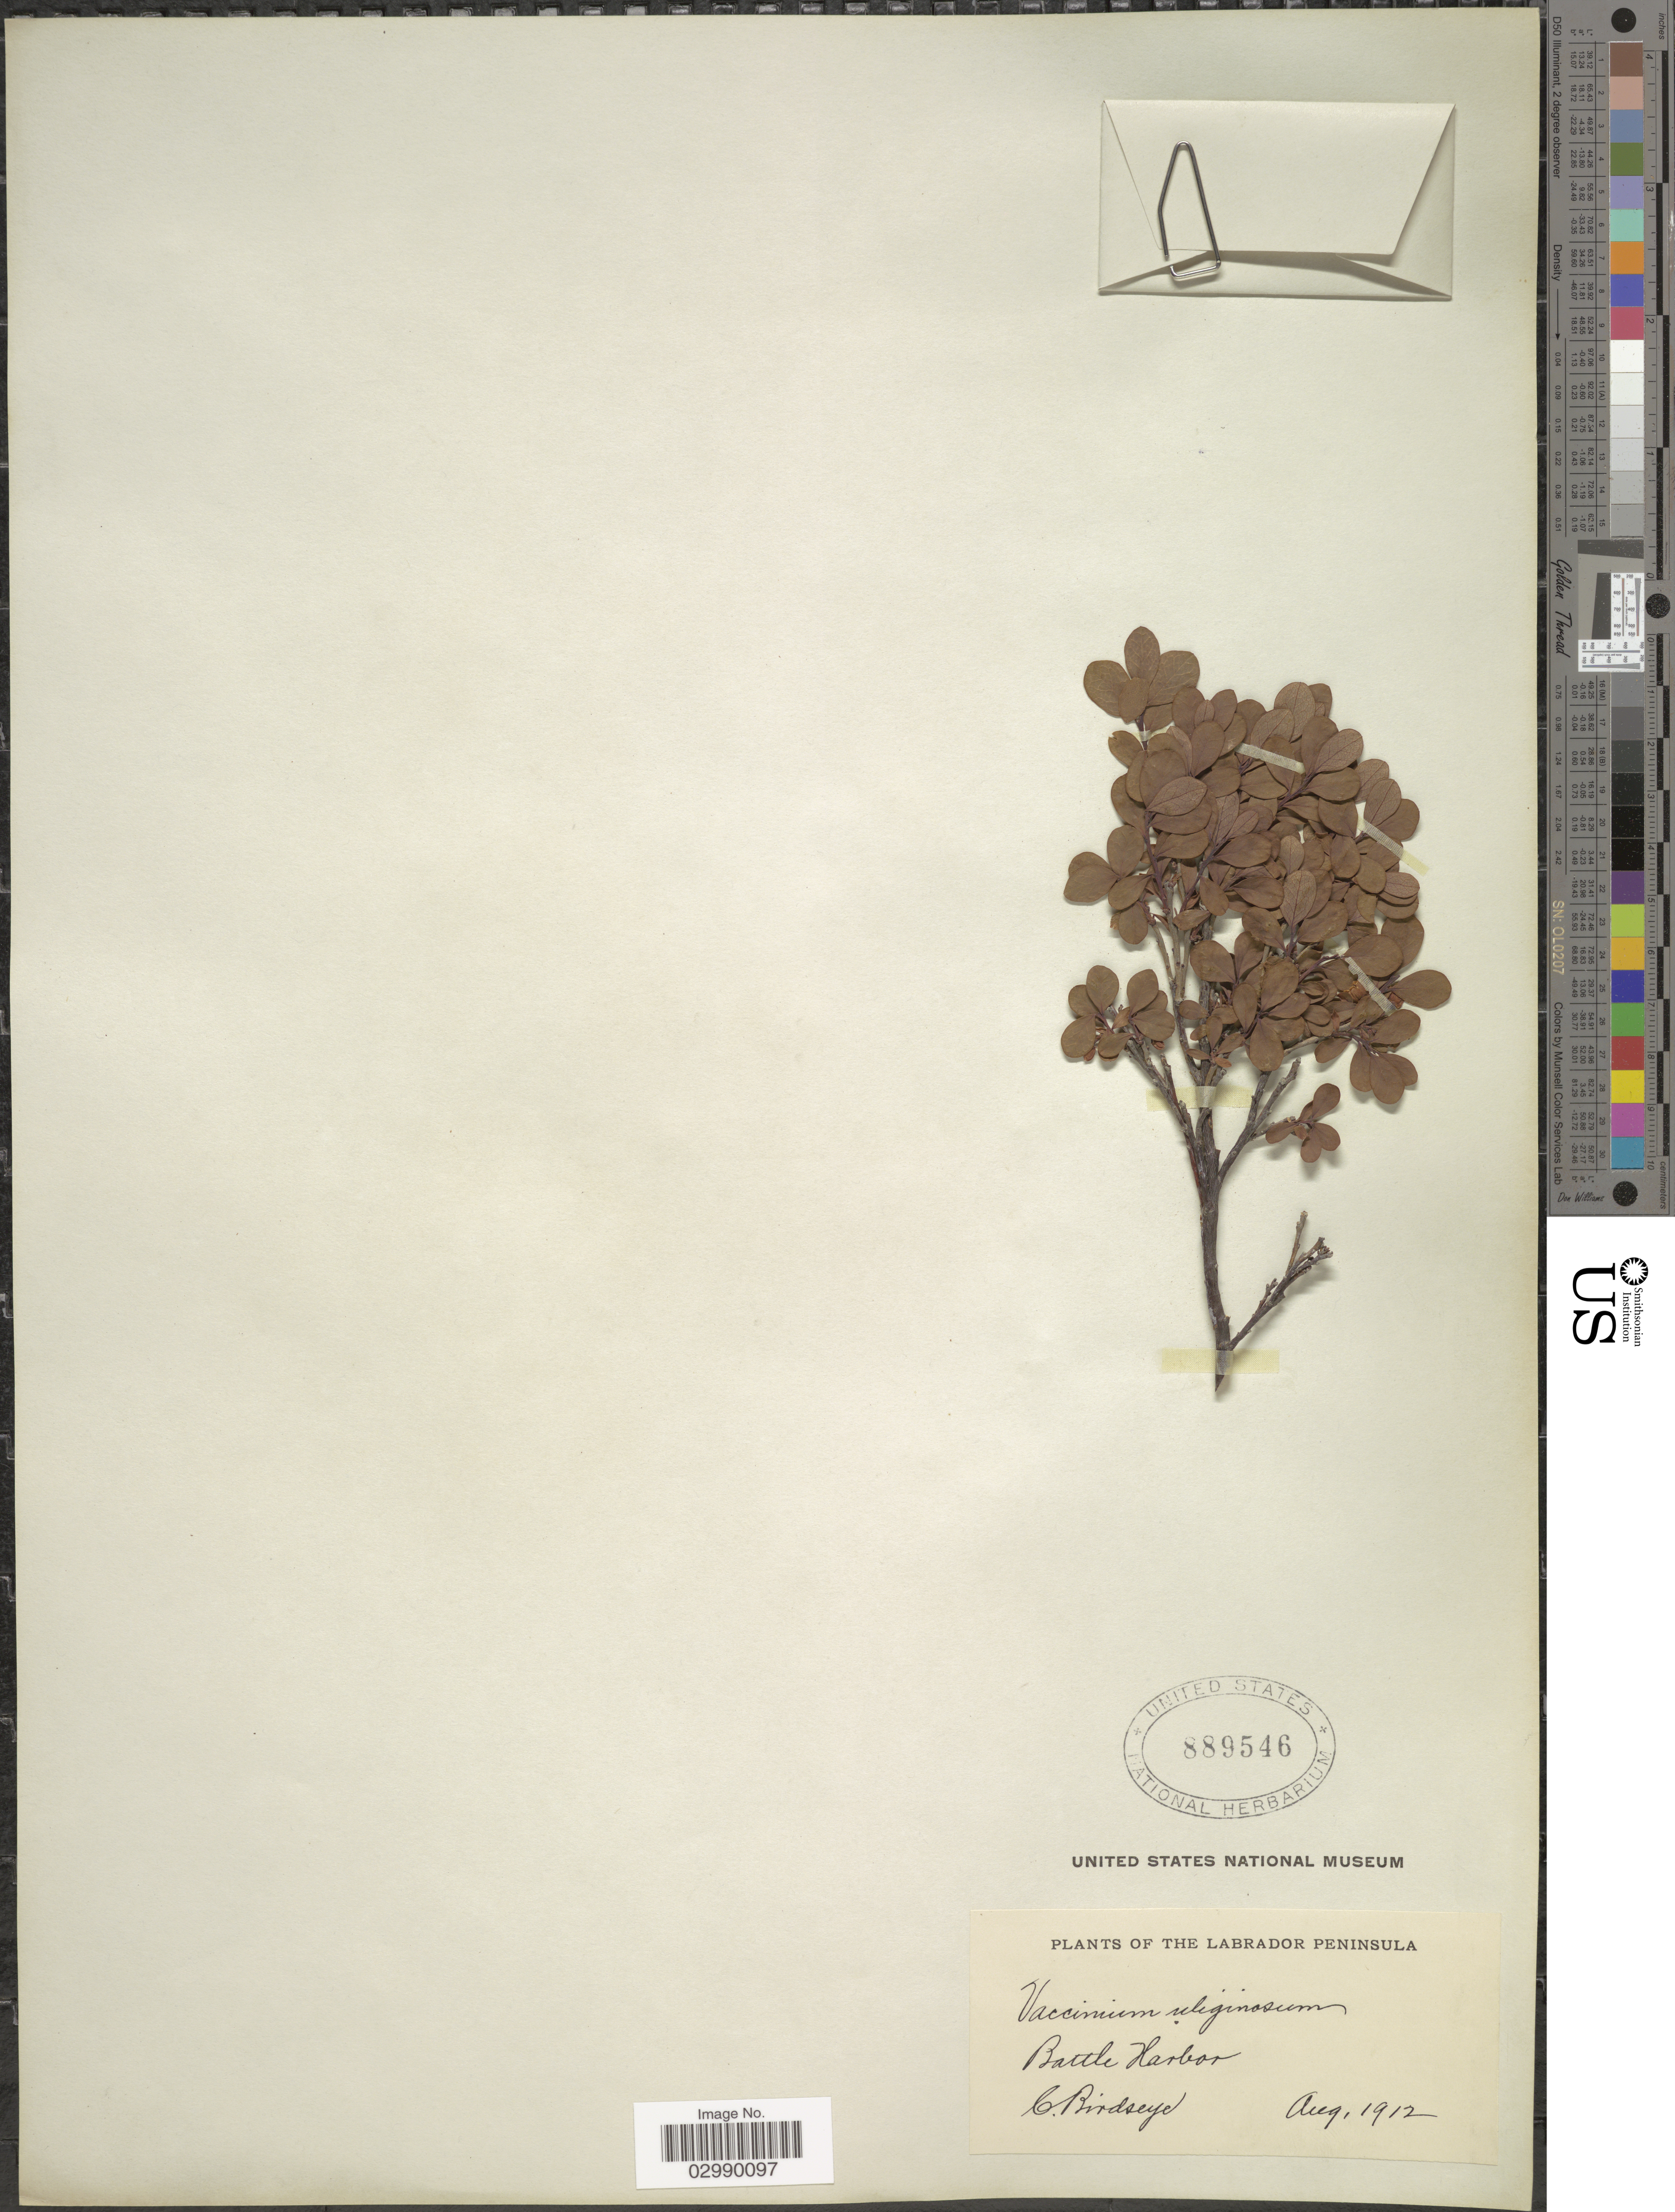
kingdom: Plantae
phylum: Tracheophyta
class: Magnoliopsida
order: Ericales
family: Ericaceae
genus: Vaccinium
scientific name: Vaccinium uliginosum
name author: L.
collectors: C. Birdseye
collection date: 1912-08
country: Canada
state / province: Newfoundland and Labrador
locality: Labrador Peninsula, Battle Harbor.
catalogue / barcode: US 889546